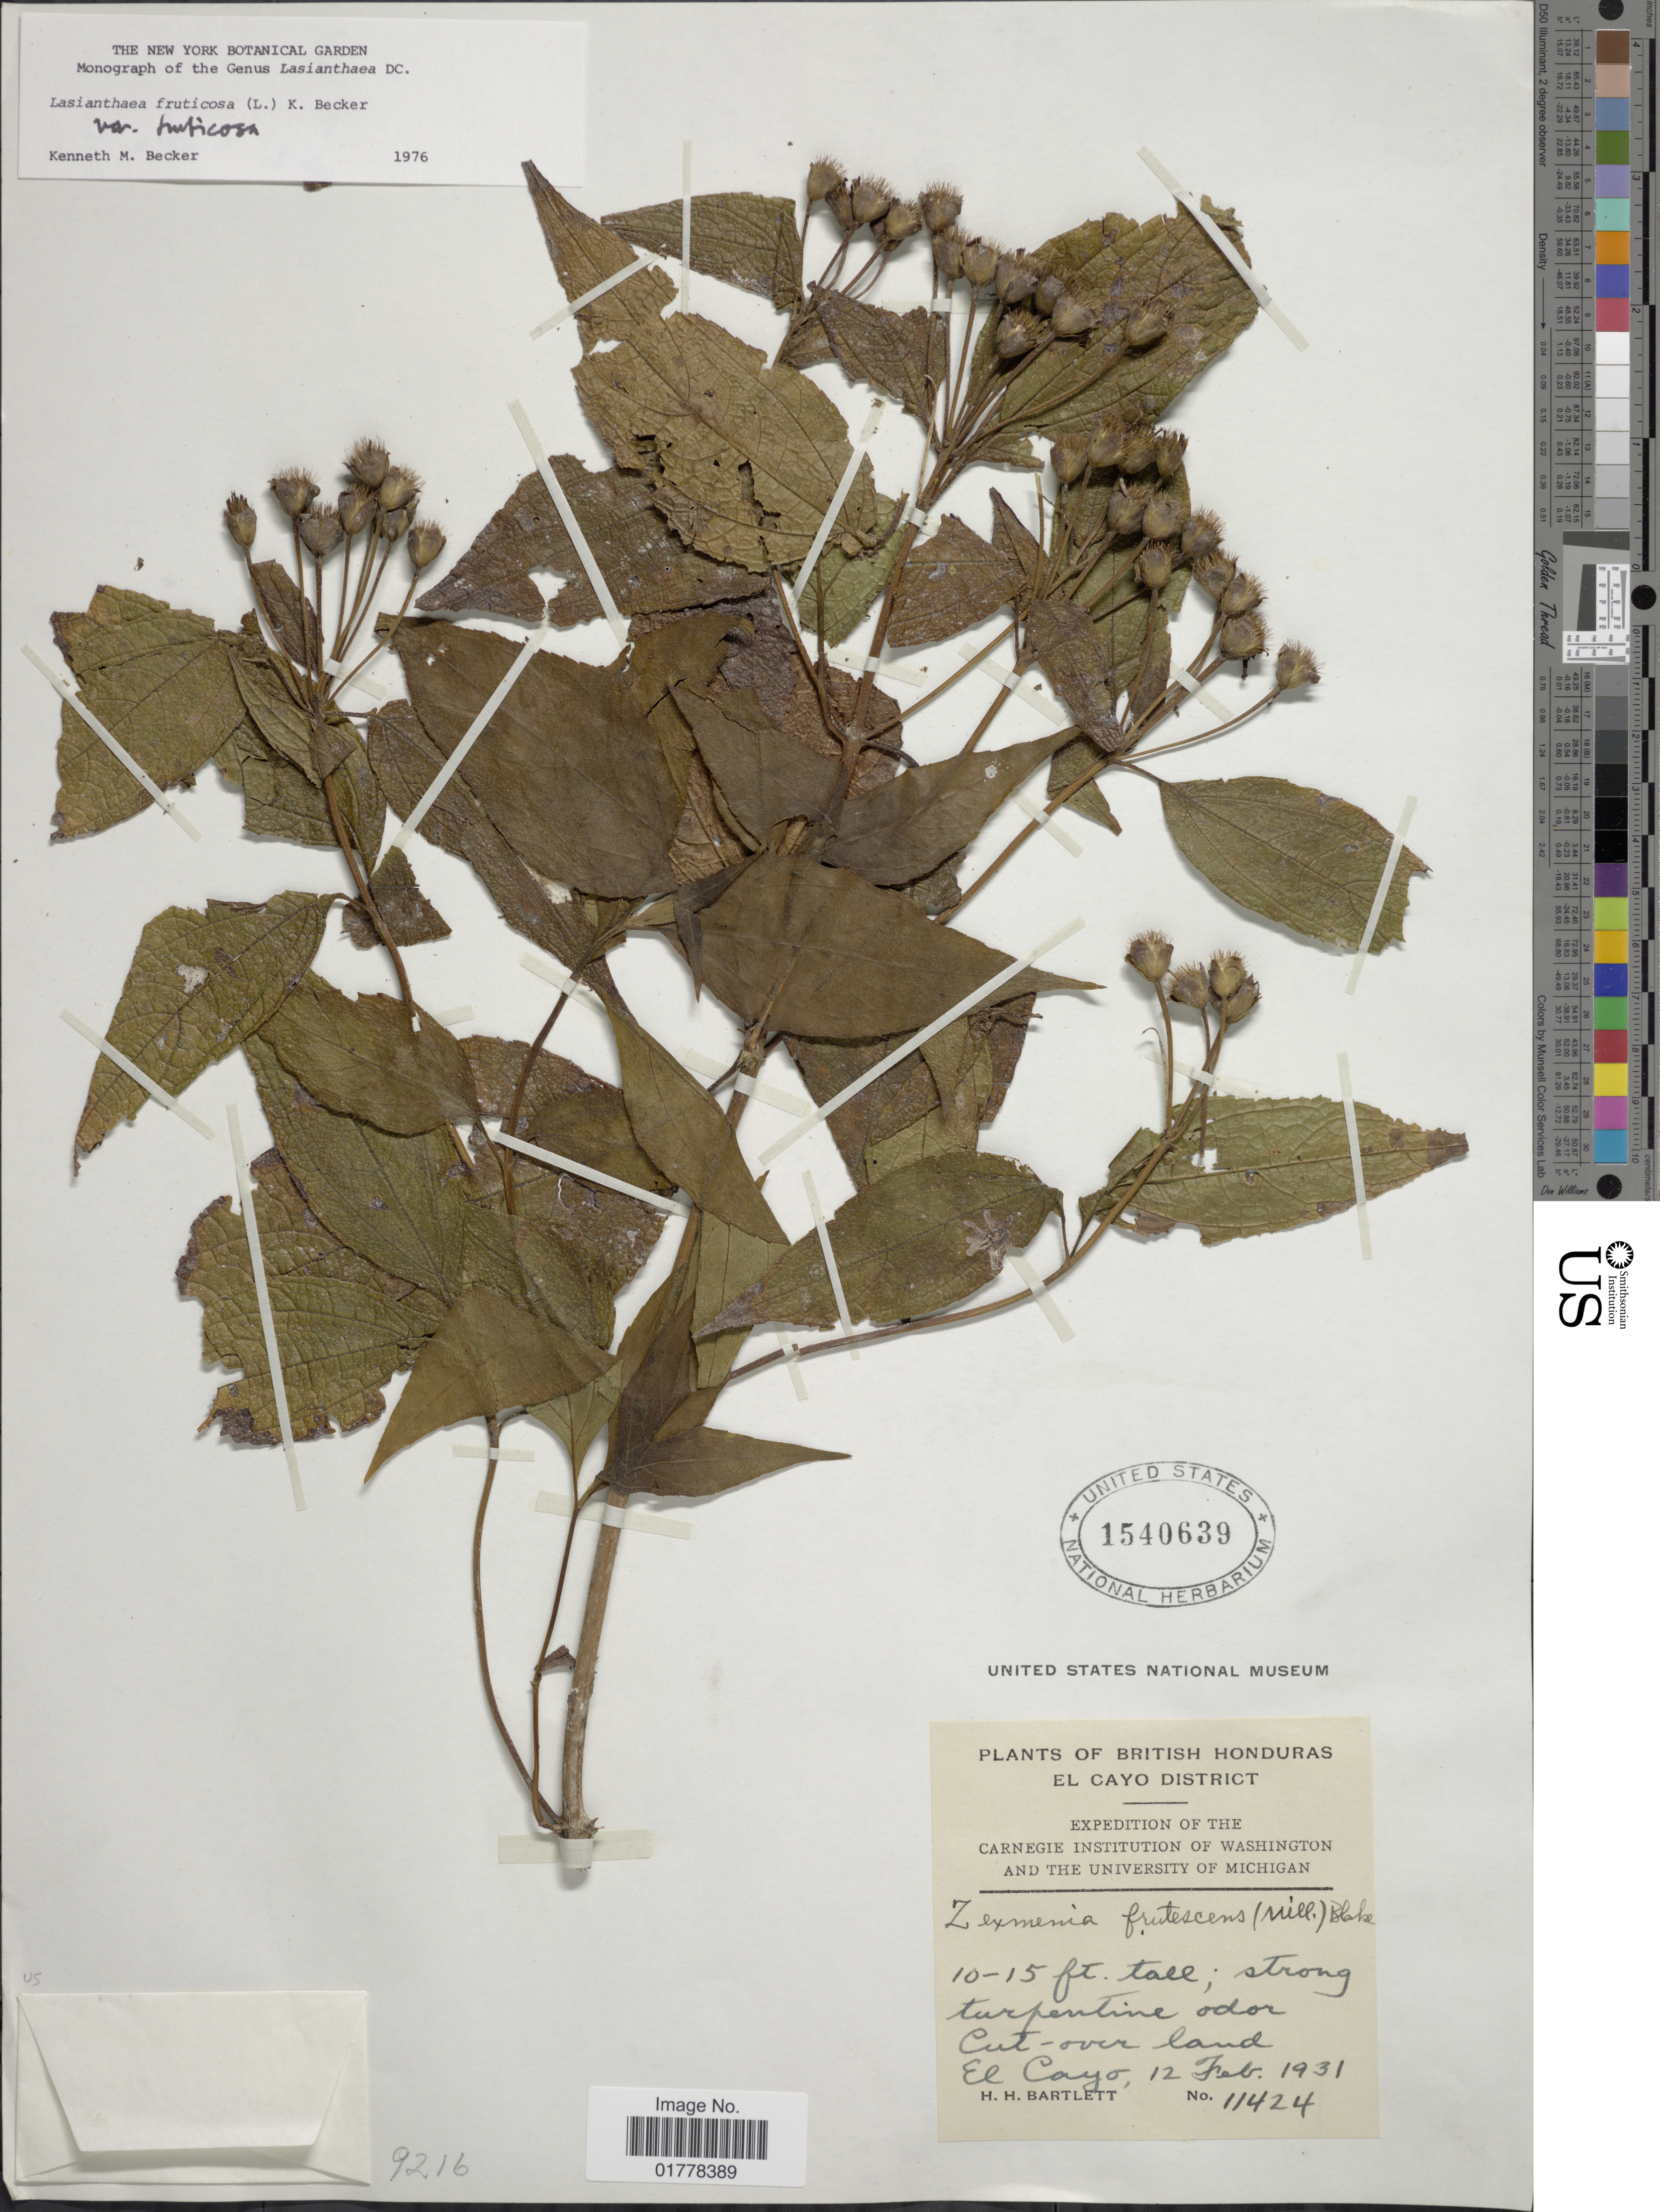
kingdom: Plantae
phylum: Tracheophyta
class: Magnoliopsida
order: Asterales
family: Asteraceae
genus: Lasianthaea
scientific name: Lasianthaea fruticosa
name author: (L.) K.M. Becker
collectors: H. H. Bartlett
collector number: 11424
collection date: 1931-02-12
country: Belize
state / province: Cayo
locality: British Honduras. El Cayo District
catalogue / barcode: US 1540639